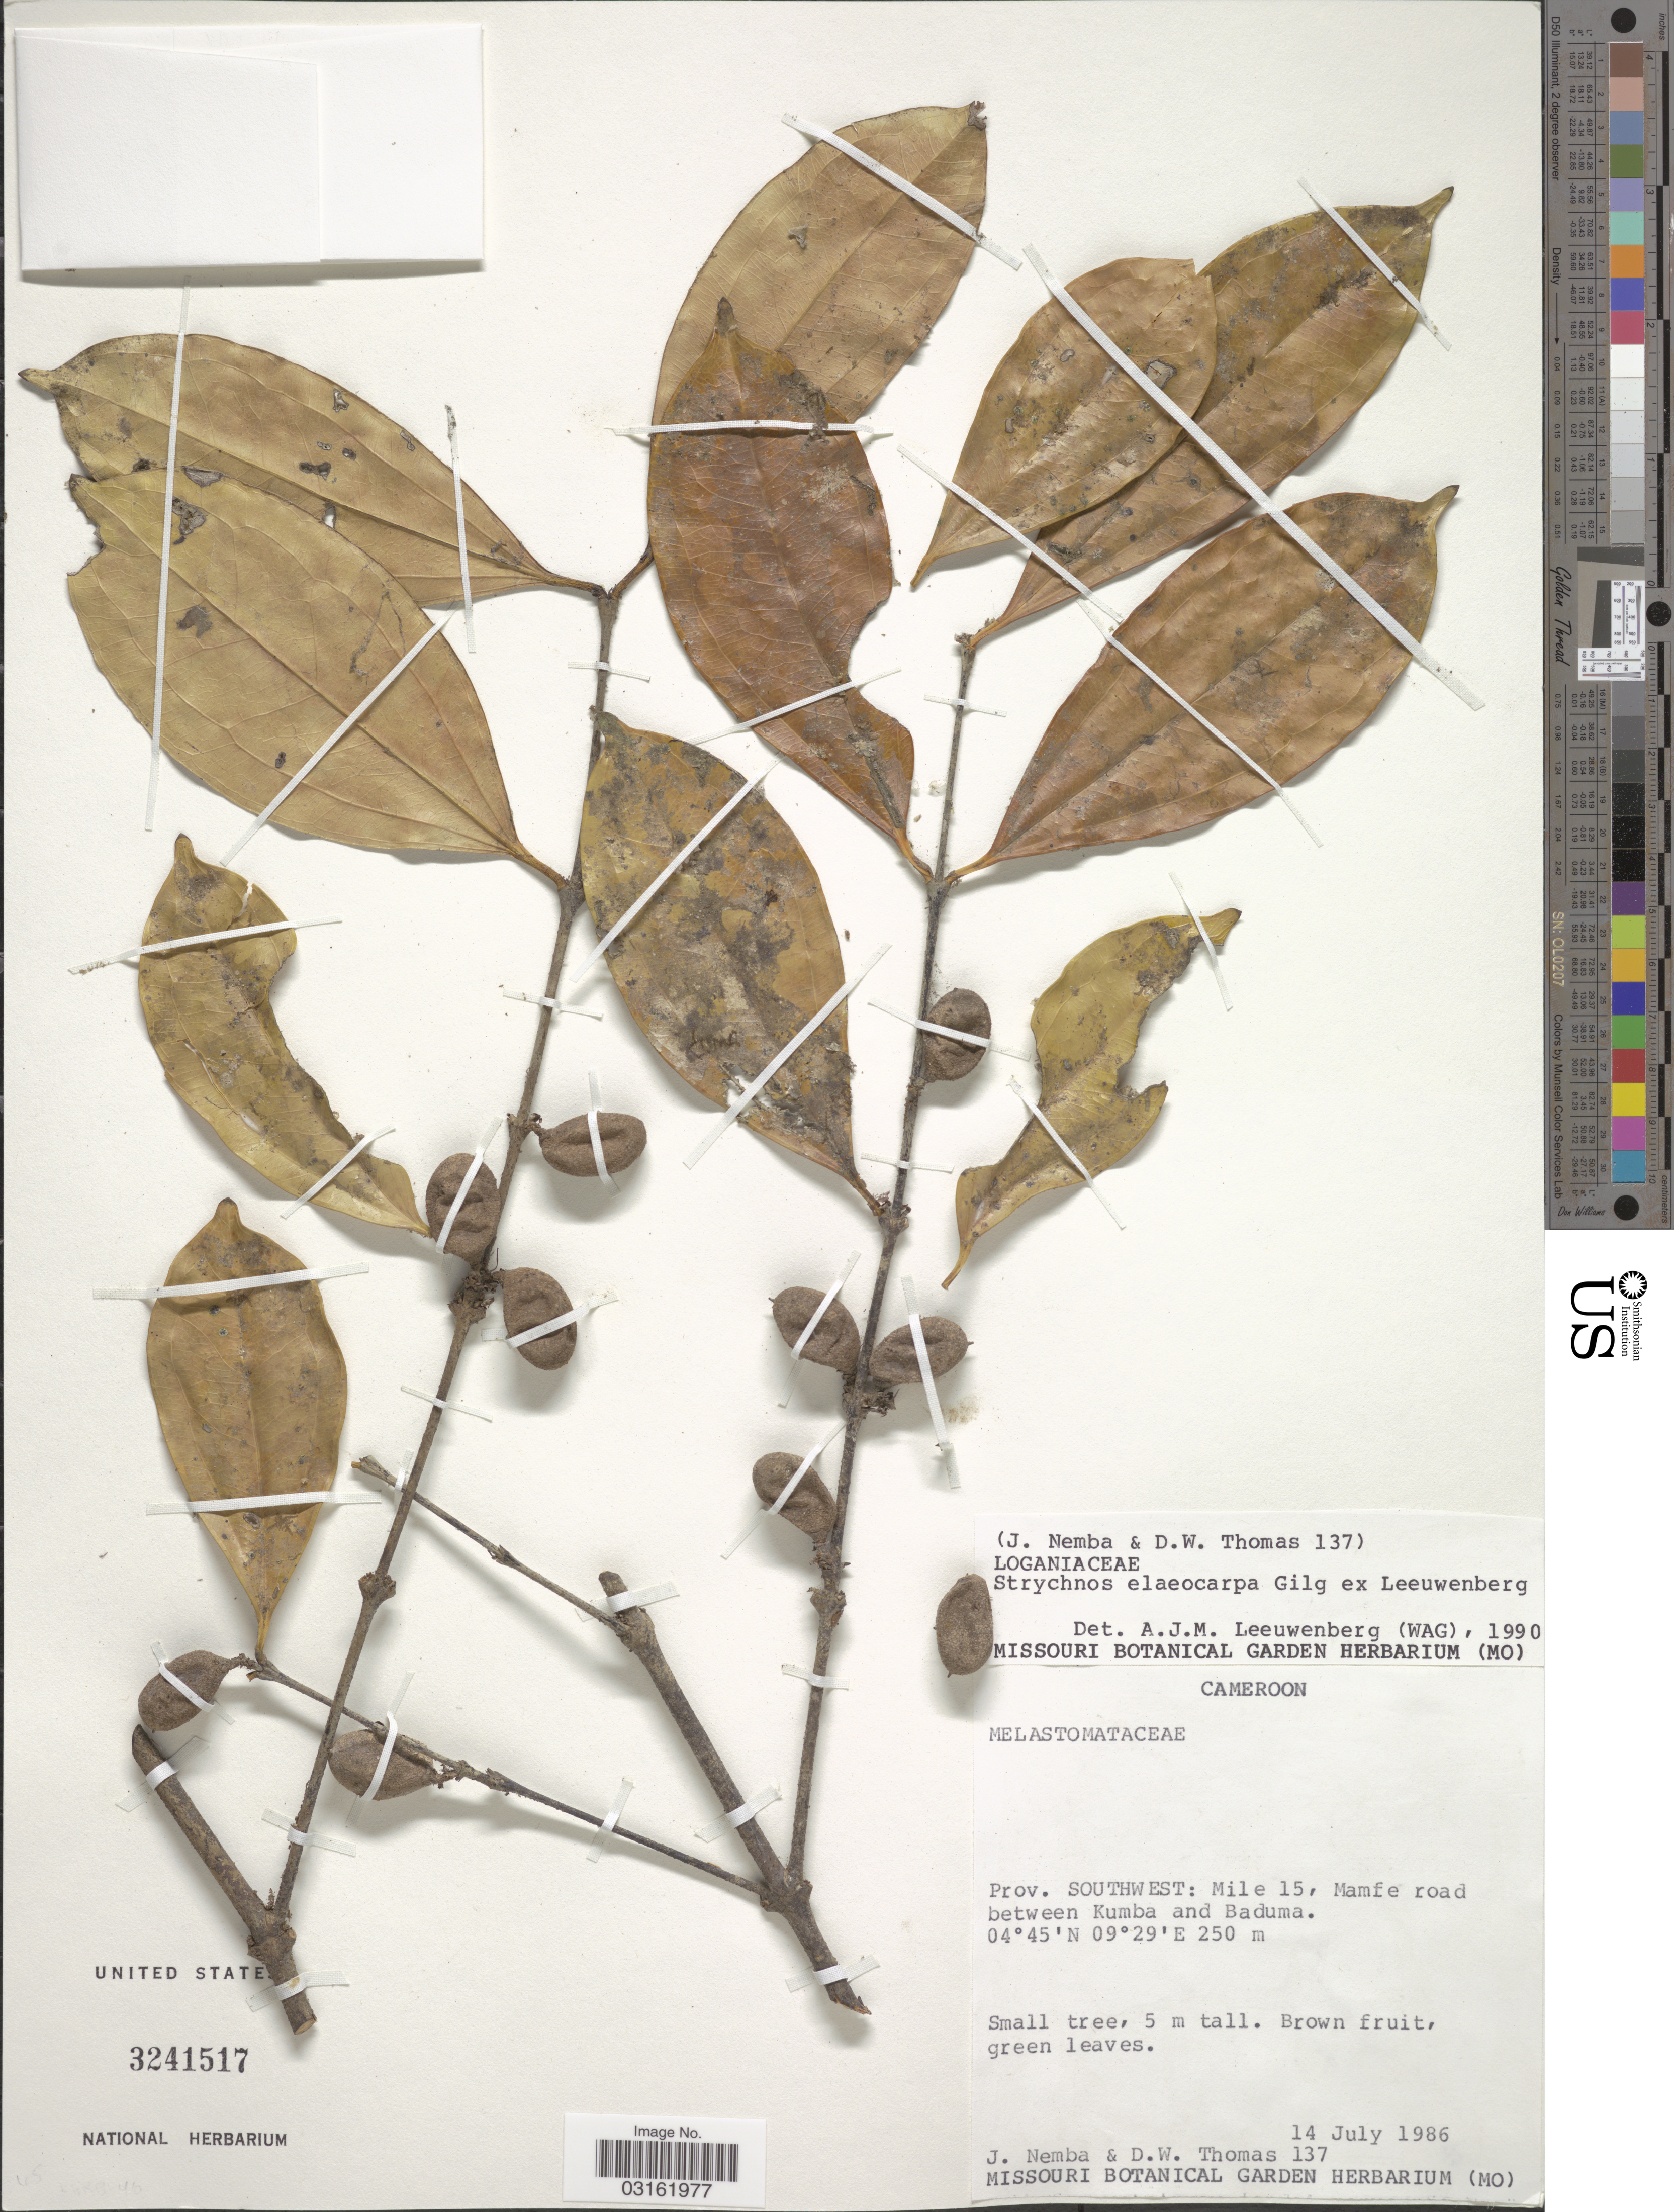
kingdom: Plantae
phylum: Tracheophyta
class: Magnoliopsida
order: Gentianales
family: Loganiaceae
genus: Strychnos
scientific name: Strychnos elaeocarpa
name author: Gilg ex Leeuwenb.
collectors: J. Nemba & D. W. Thomas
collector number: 137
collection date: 1986-07-14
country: Cameroon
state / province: Sud-Ouest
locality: Prov. Southwest: Mile 15, Mamfe road between Kumba and Baduma.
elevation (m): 250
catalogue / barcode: US 3241517